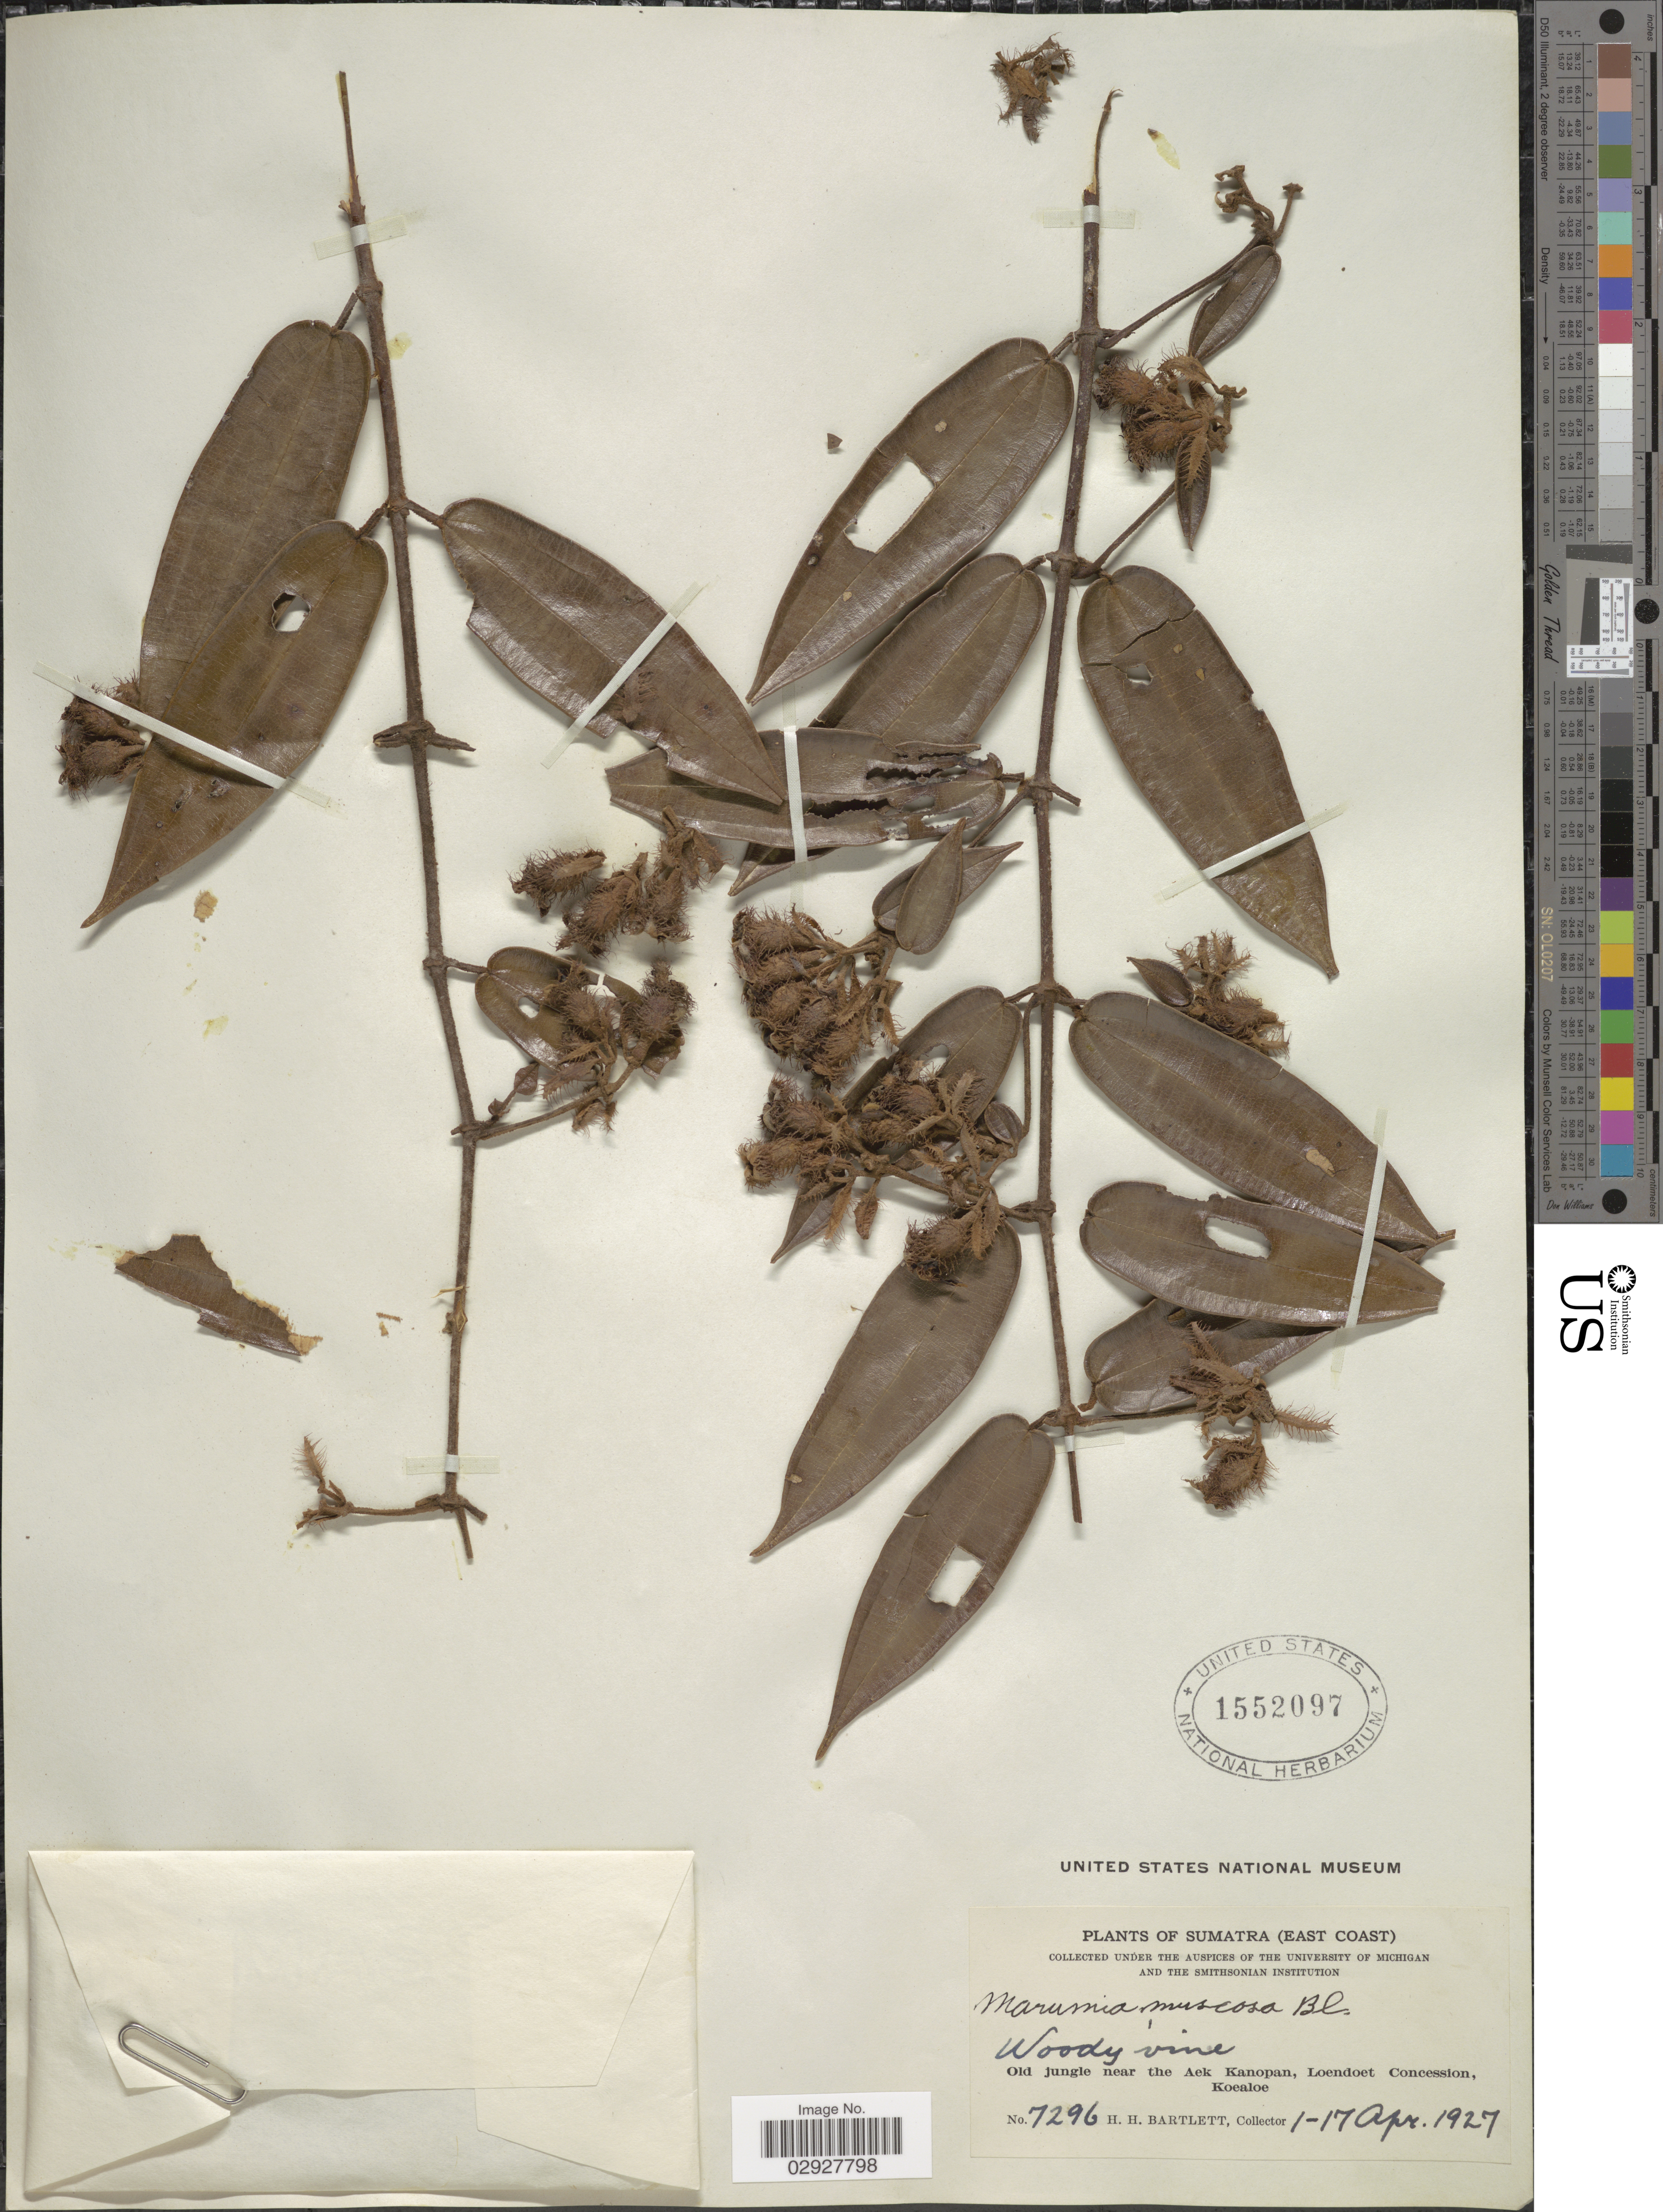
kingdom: Plantae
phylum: Tracheophyta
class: Magnoliopsida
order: Myrtales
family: Melastomataceae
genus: Macrolenes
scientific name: Macrolenes muscosa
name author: (Blume) Bakh. f.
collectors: H. H. Bartlett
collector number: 7296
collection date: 1927-04-01/1927-04-17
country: Indonesia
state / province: Sumatra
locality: (East Coast). Old jungle near the Aek Kanopan, Loendoet Concession, Koealoe.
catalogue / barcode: US 1552097